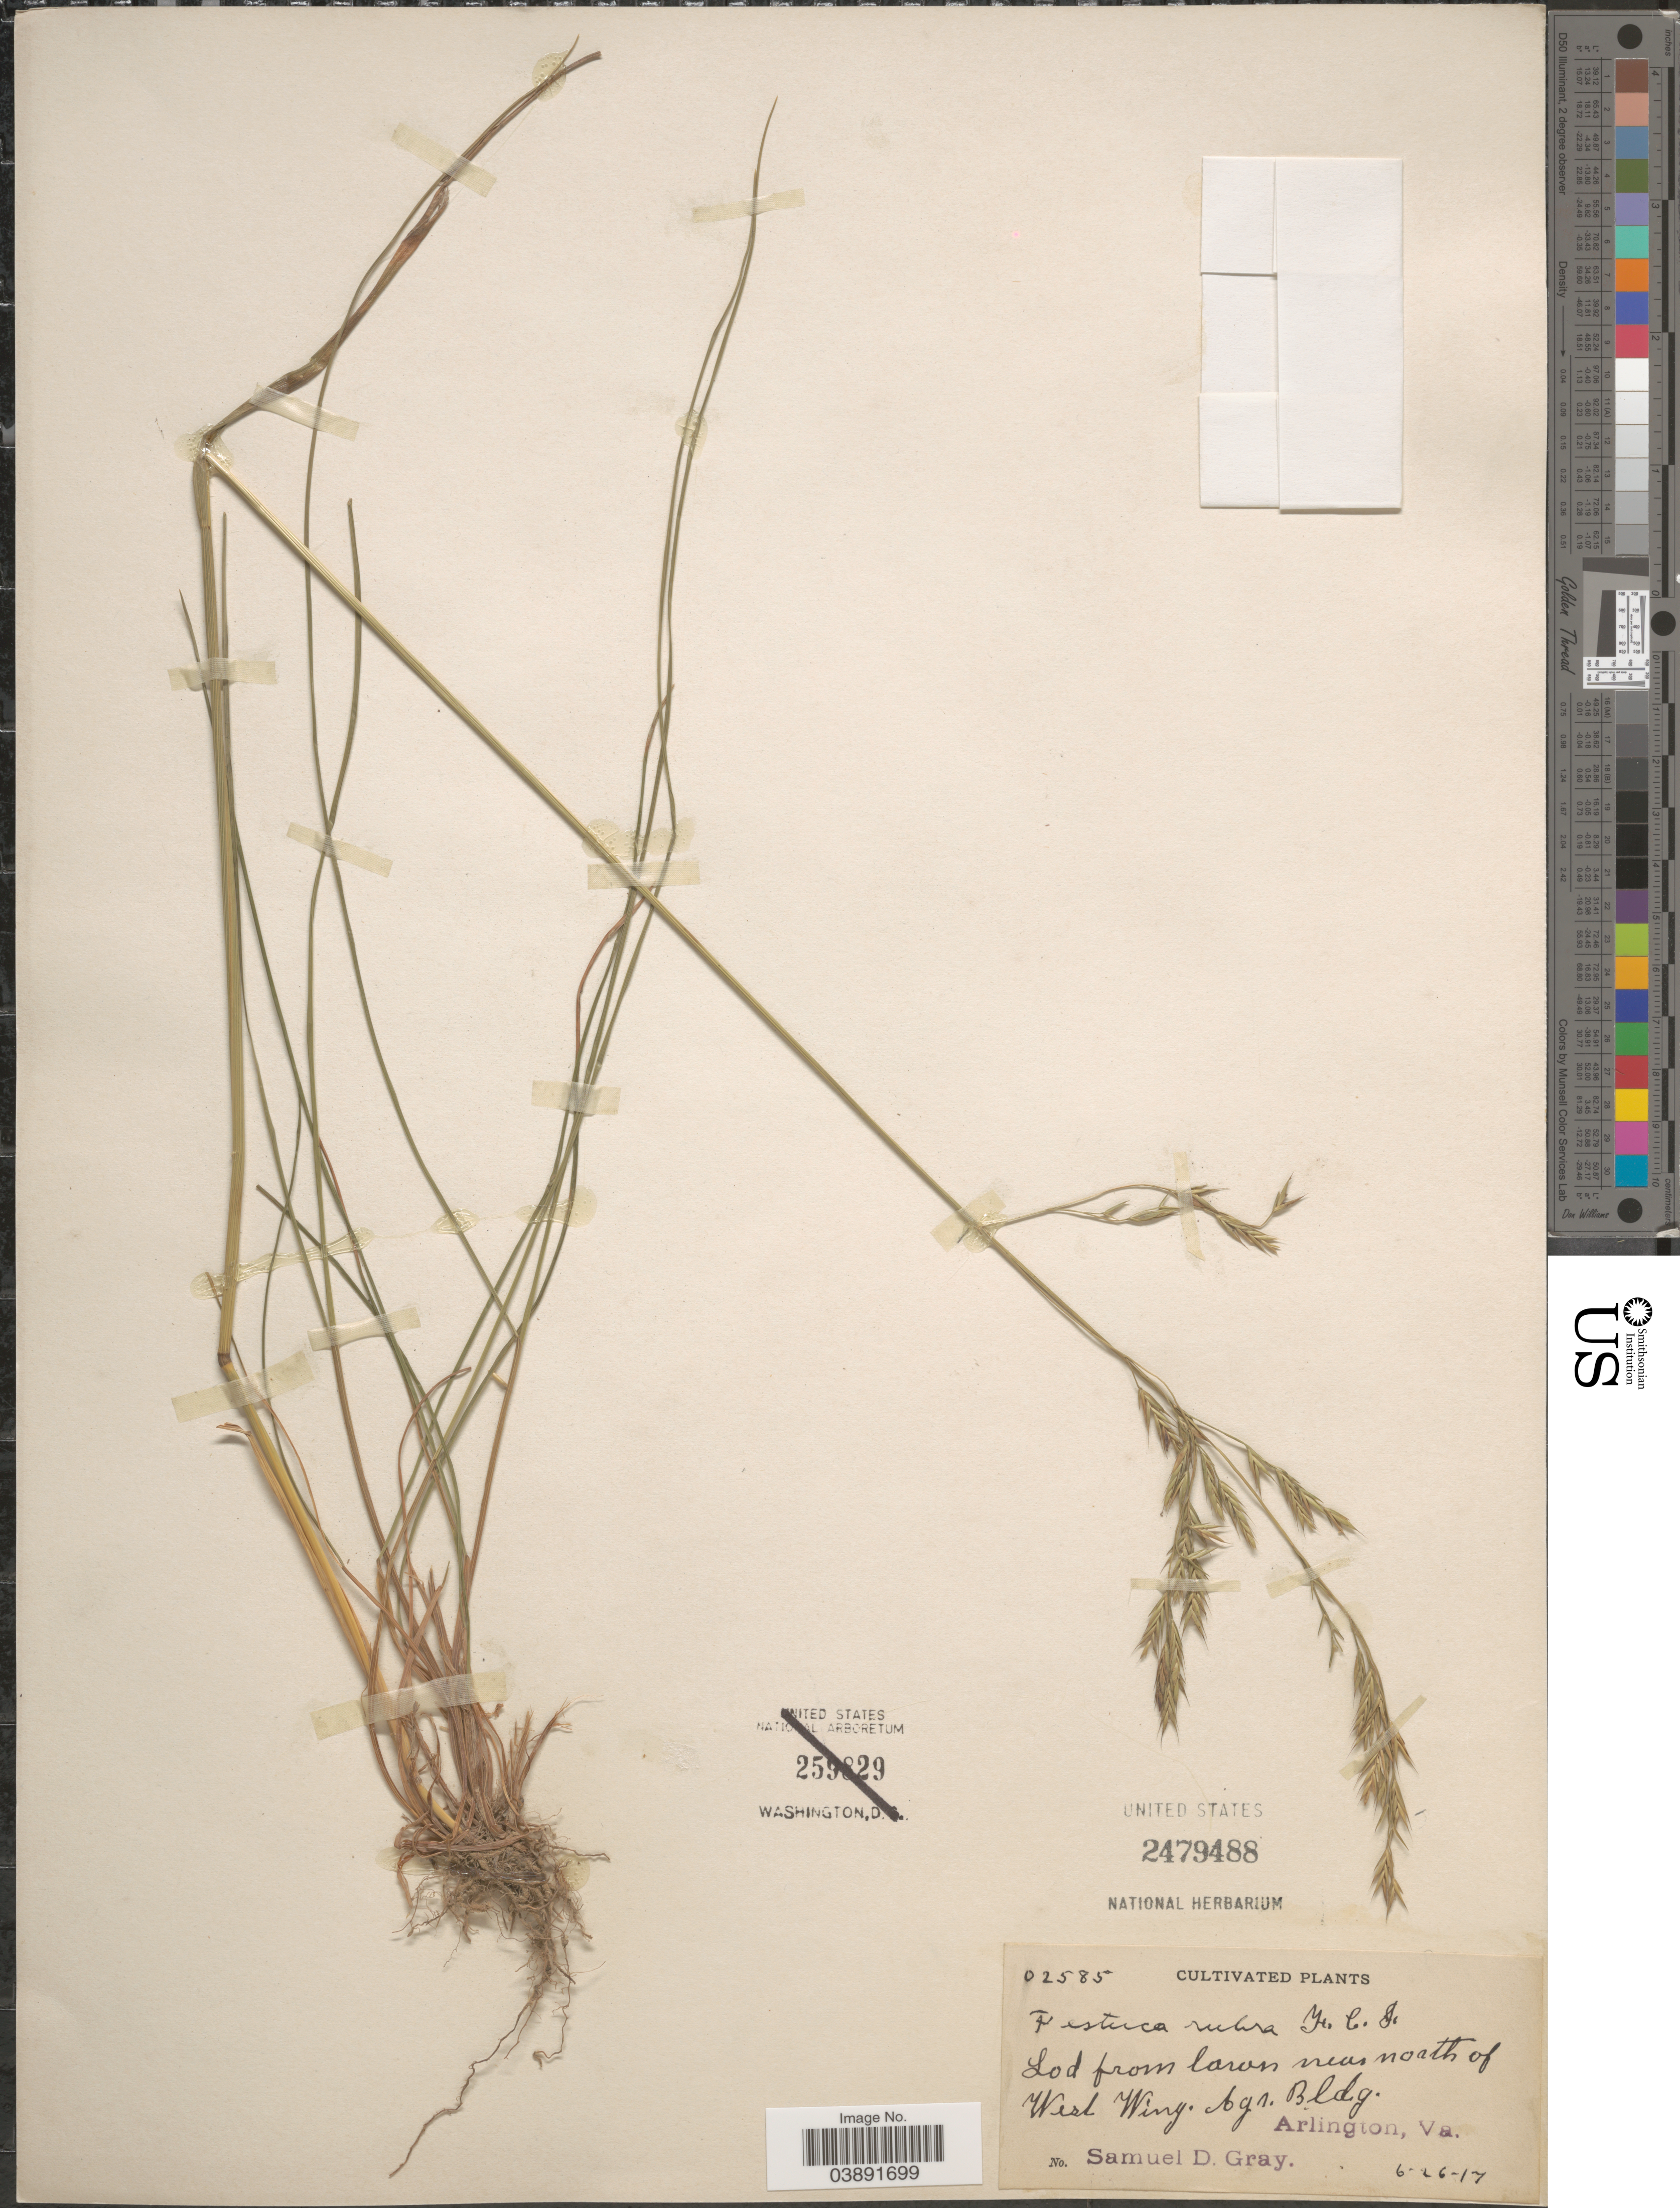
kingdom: Plantae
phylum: Tracheophyta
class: Liliopsida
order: Poales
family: Poaceae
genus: Festuca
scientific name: Festuca rubra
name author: L.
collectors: S. D. Gray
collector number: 02585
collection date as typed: Transcribed d/m/y: 26/6/17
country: United States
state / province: Virginia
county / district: Arlington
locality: Lod from lawn near north of West Wing. Agr. Bldg. Arlington.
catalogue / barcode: US 2479488